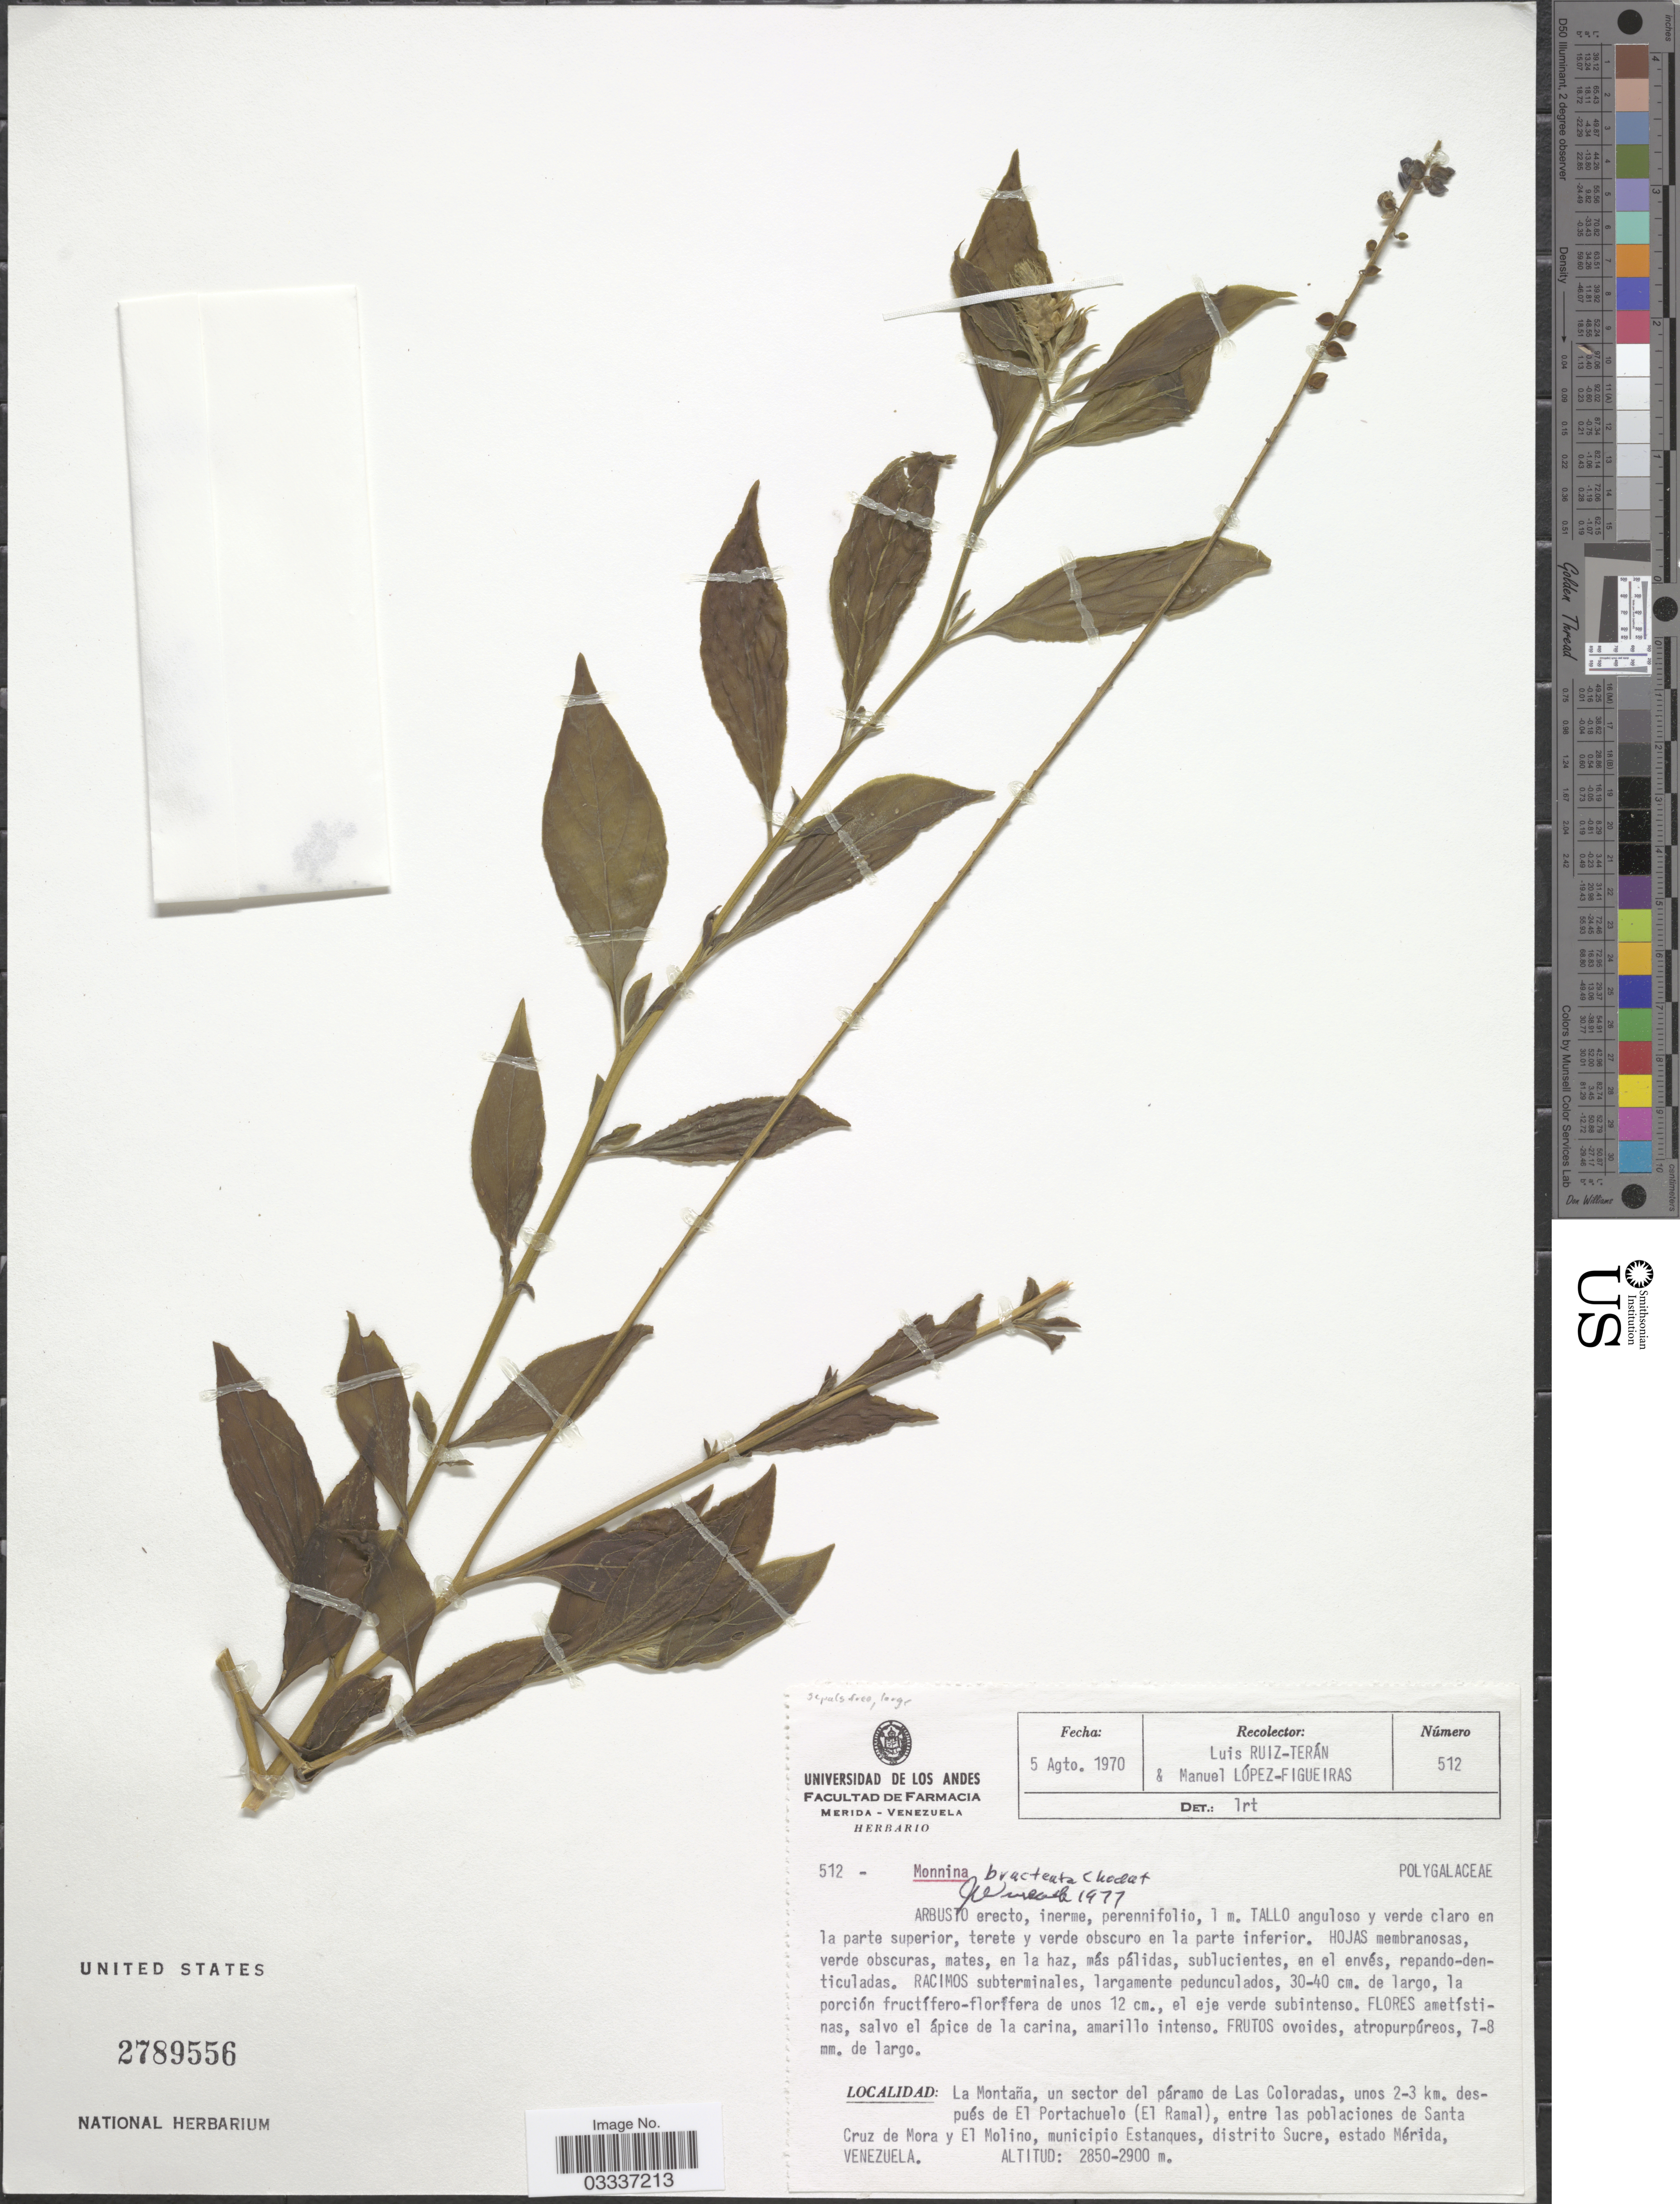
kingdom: Plantae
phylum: Tracheophyta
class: Magnoliopsida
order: Fabales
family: Polygalaceae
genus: Monnina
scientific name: Monnina bracteata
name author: Chodat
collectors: L. E. Ruíz-Terán & M. López Figueiras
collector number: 512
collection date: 1970-08-05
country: Venezuela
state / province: Mérida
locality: La Montaña, un sector del páramo de Las Colorados, unos 2-3 km. después de El Portachuelo (El Ramal), entre las poblaciones de Santa Cruz de Mora y El Molino, municipio Estanques, distrito Sucre.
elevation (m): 2850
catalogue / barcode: US 2789556